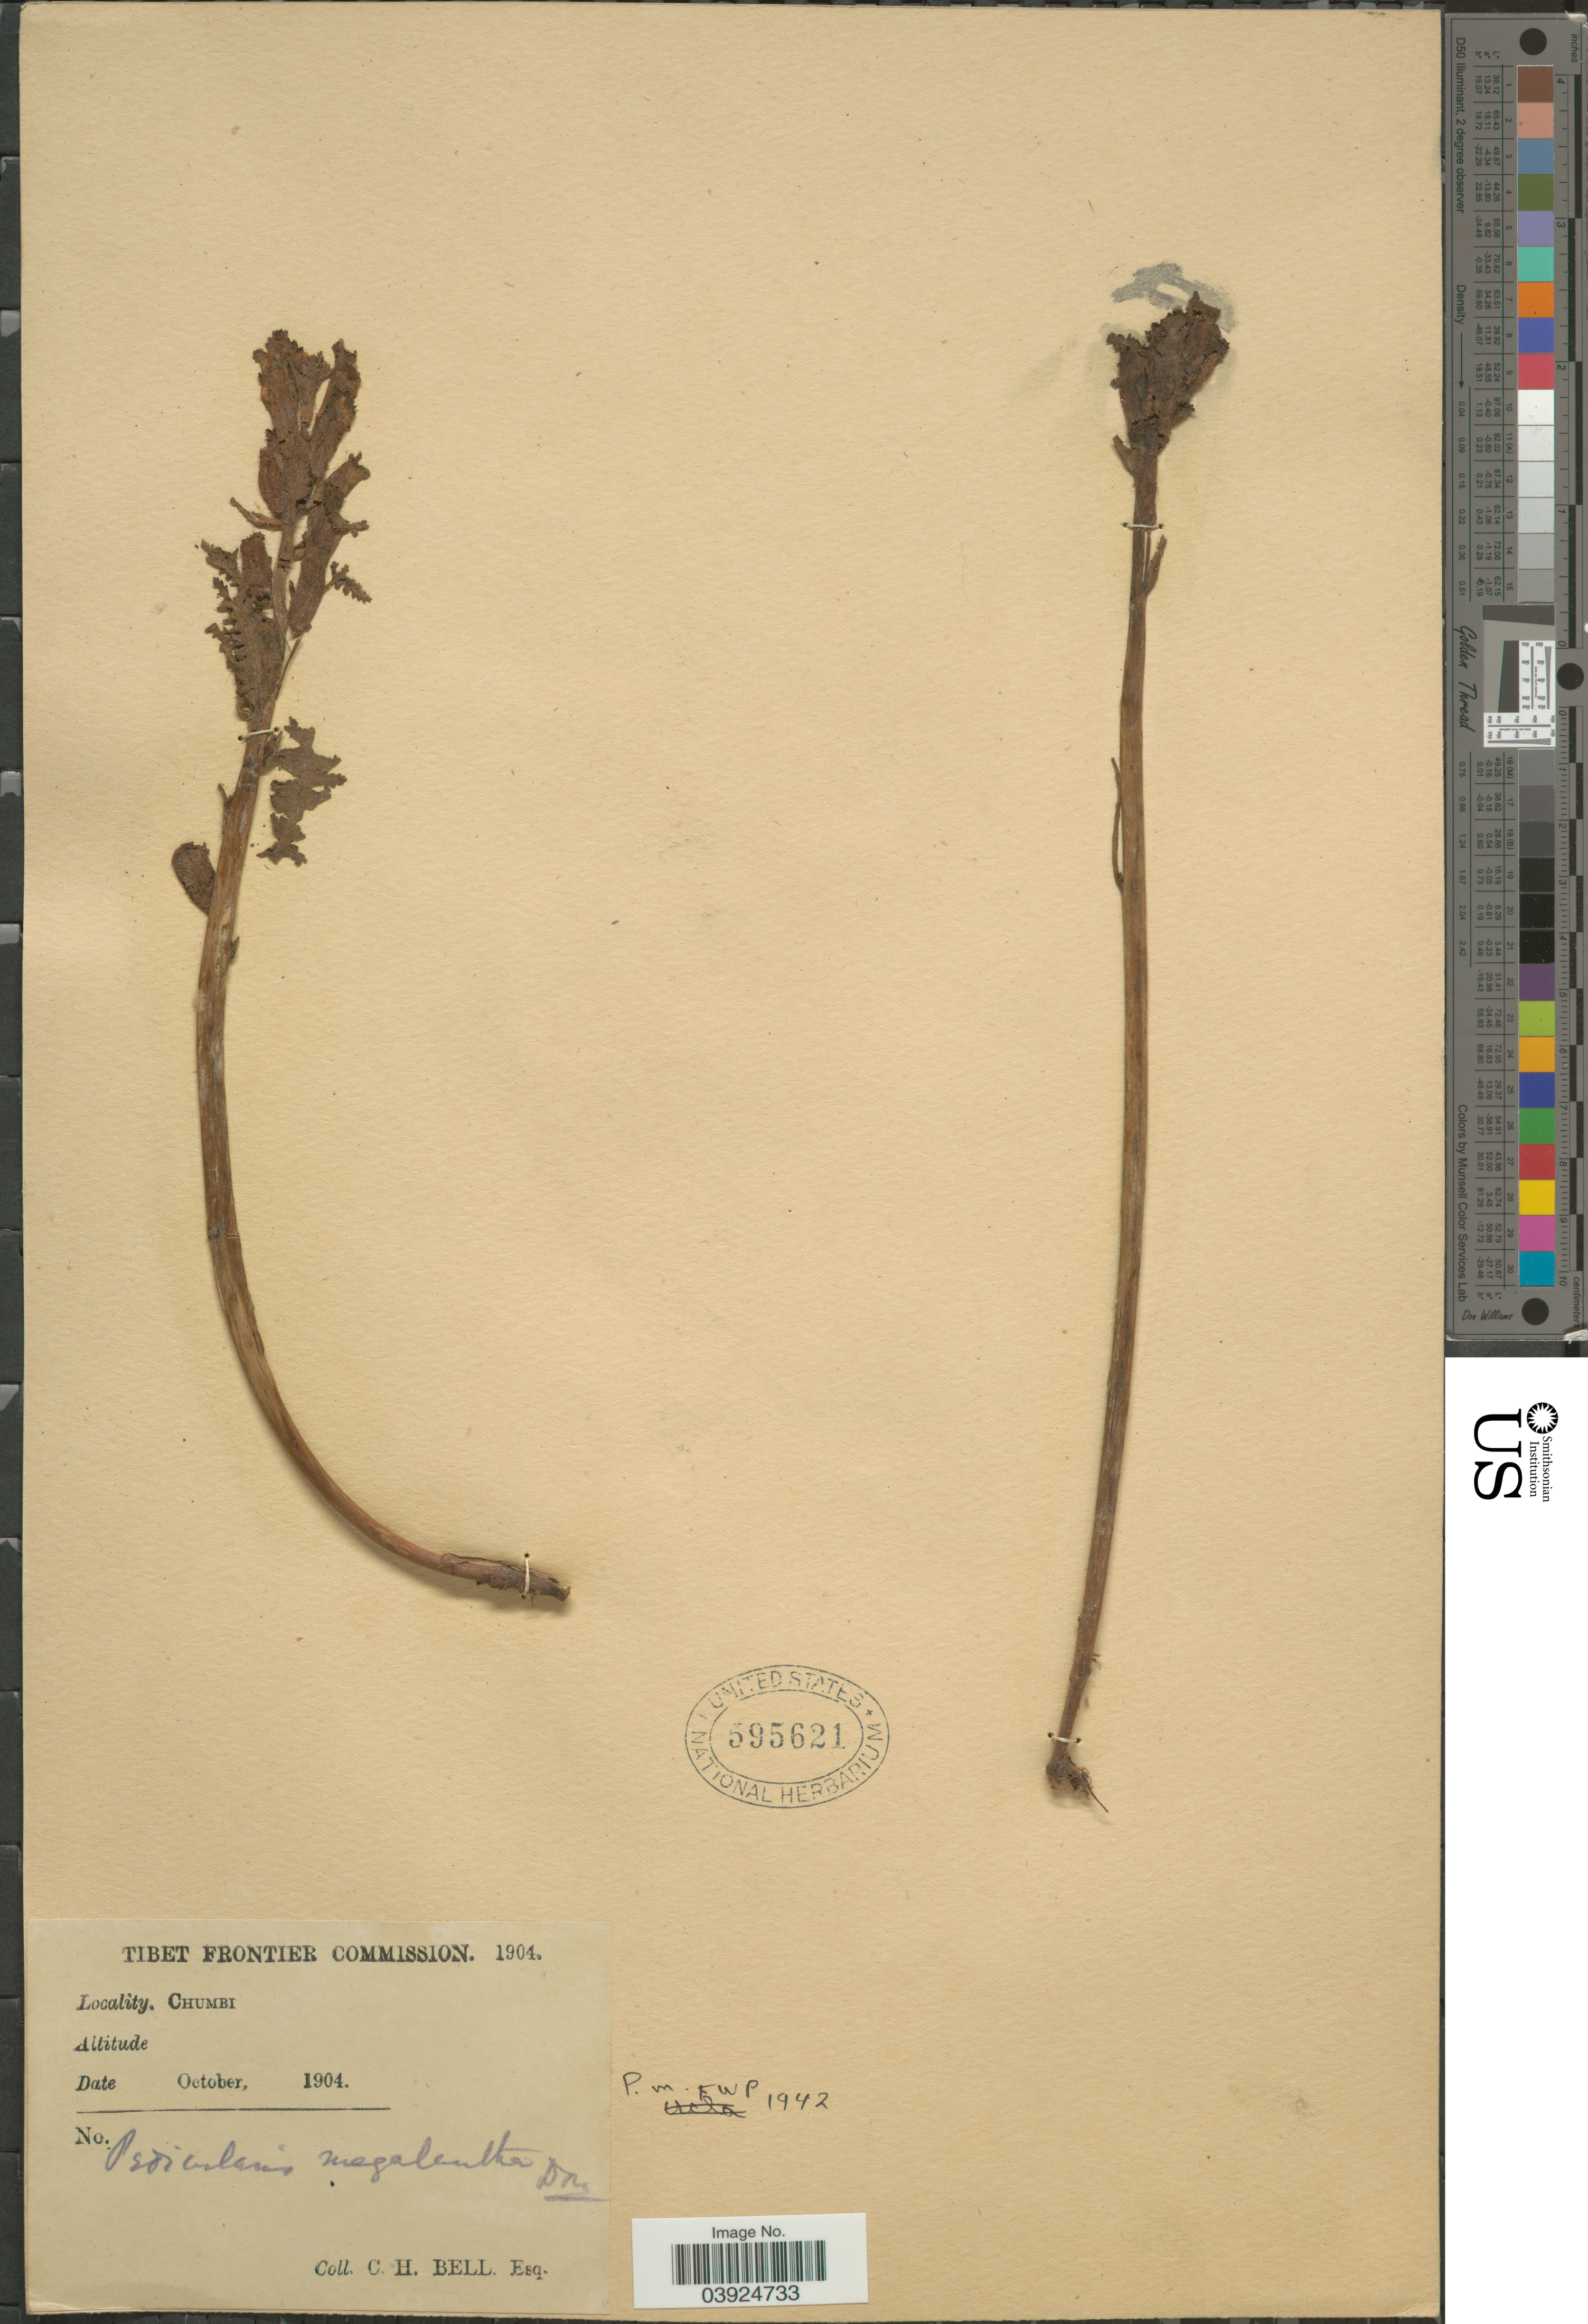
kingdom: Plantae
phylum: Tracheophyta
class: Magnoliopsida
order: Lamiales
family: Orobanchaceae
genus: Pedicularis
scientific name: Pedicularis megalantha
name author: D. Don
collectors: C. Bell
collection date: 1904-10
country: China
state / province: Xizang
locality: Chumbi.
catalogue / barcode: US 595621